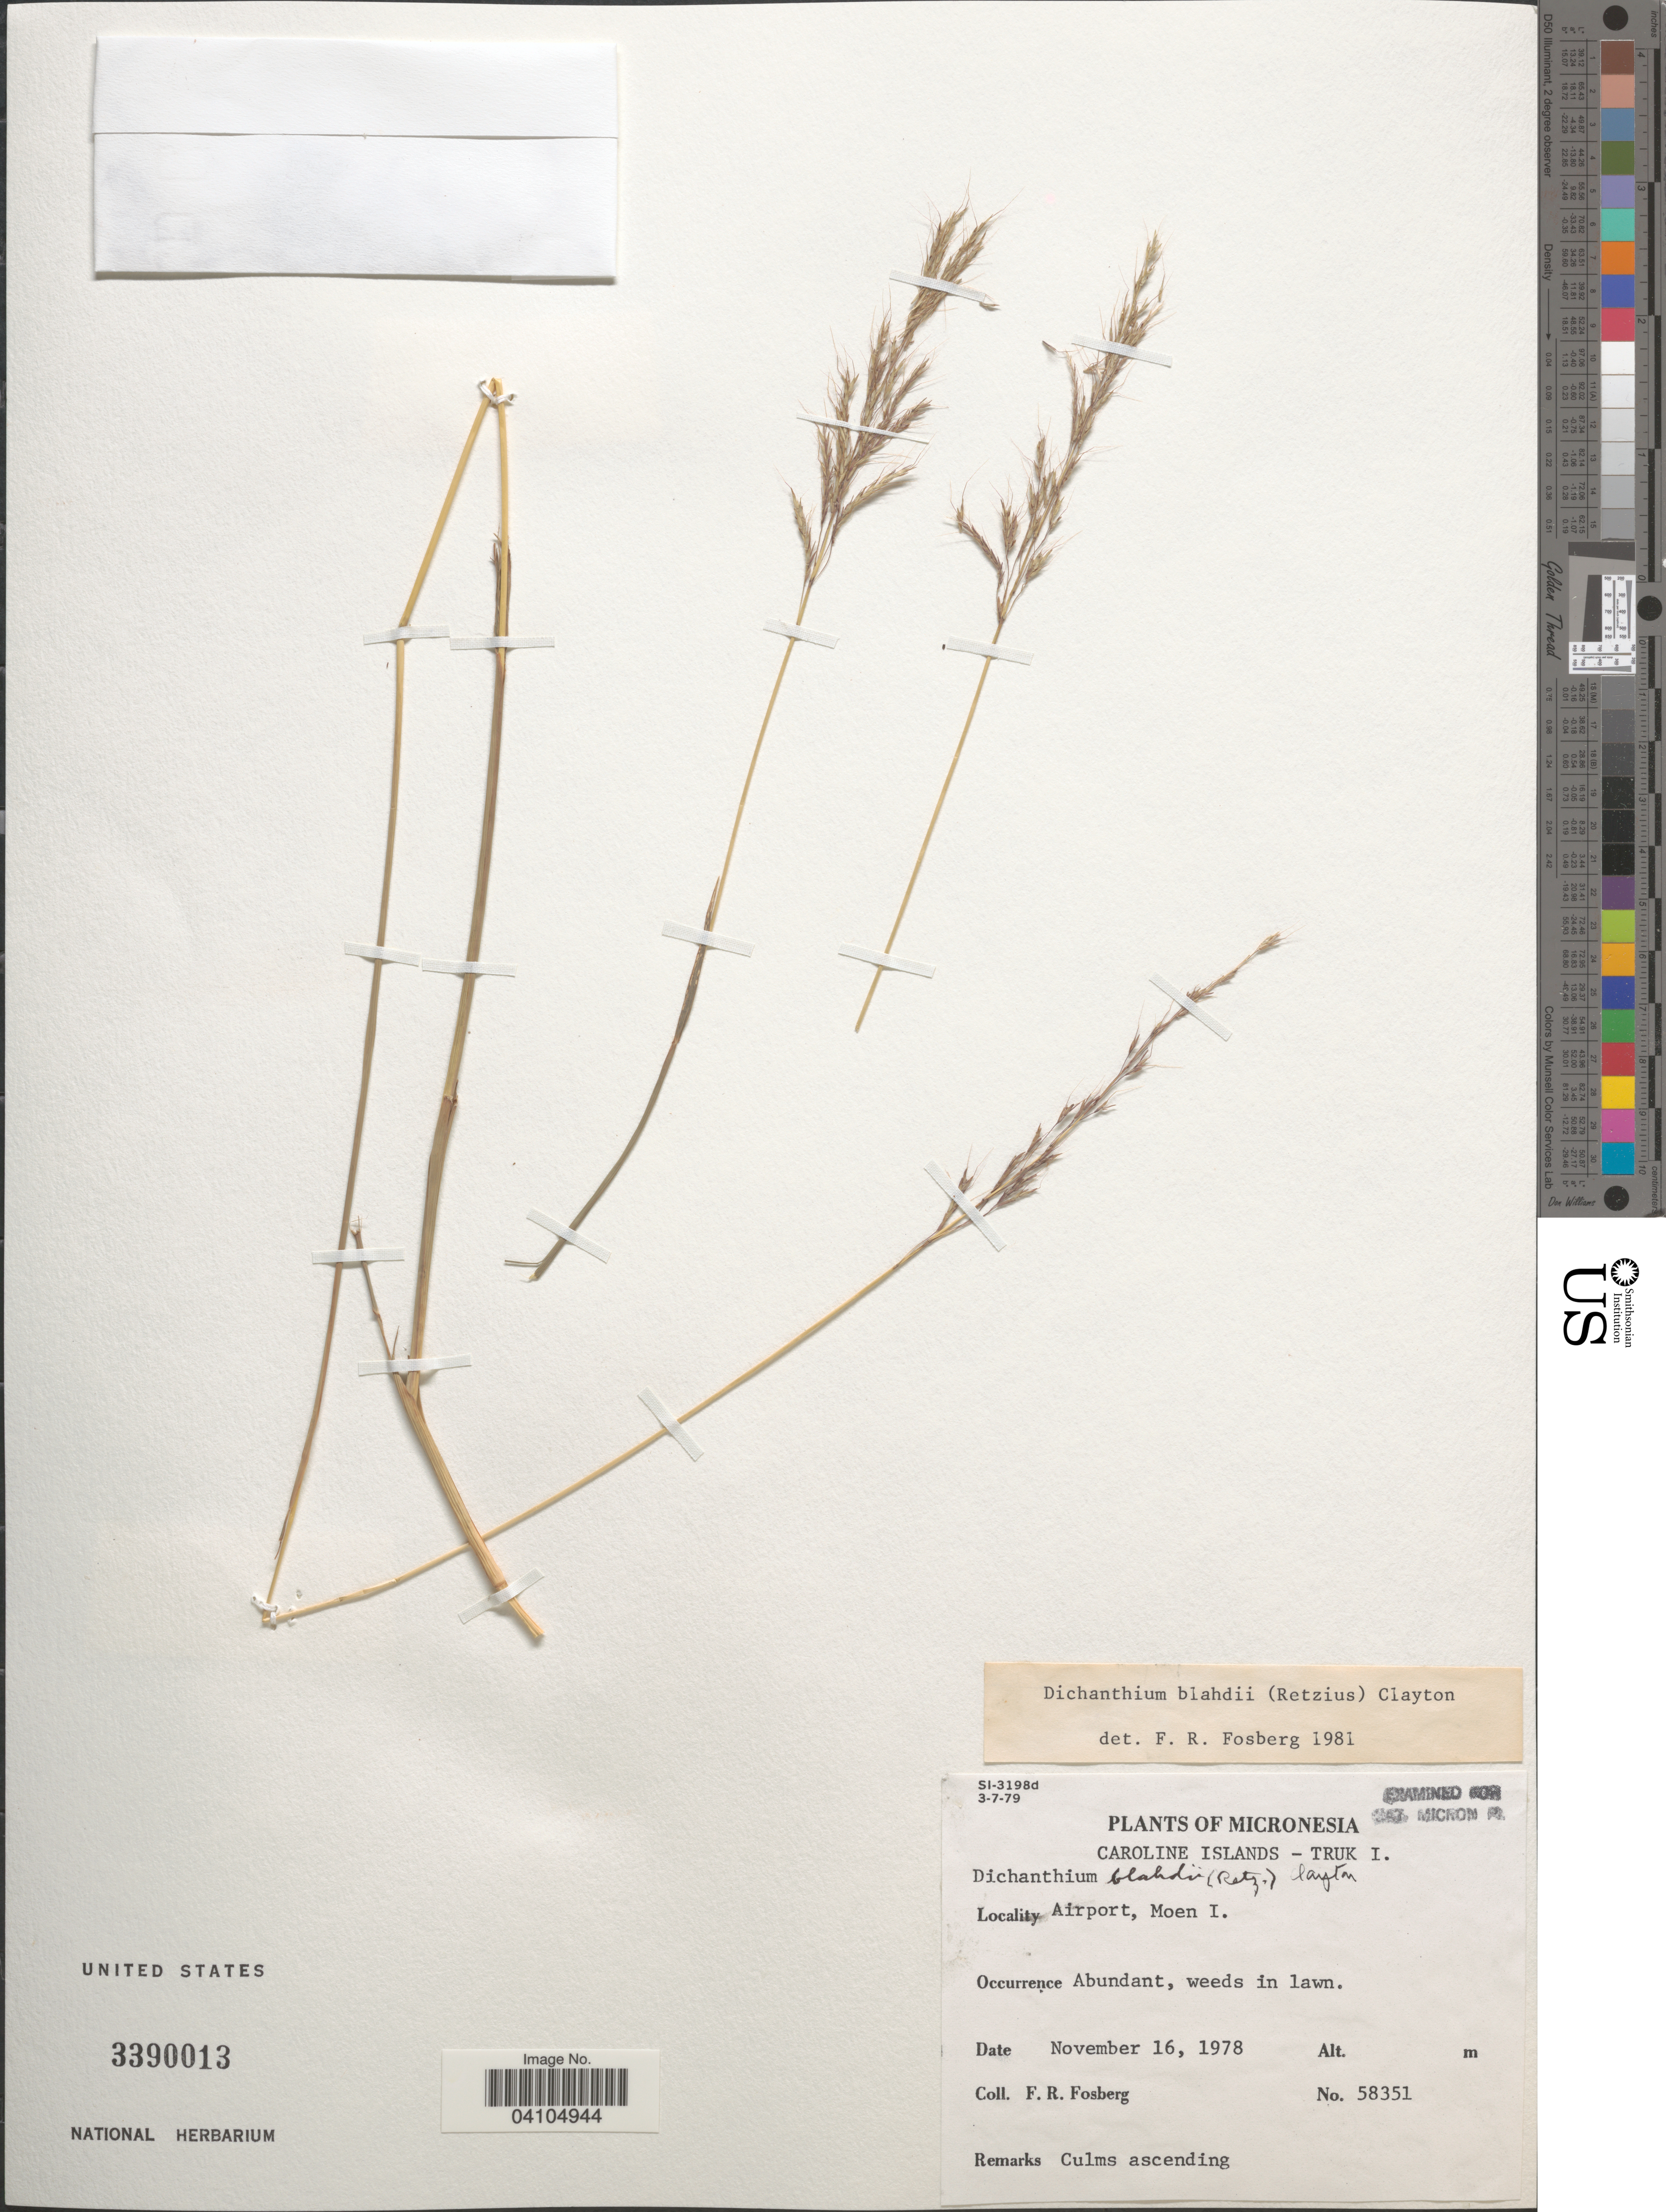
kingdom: Plantae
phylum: Tracheophyta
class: Liliopsida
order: Poales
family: Poaceae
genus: Bothriochloa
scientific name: Bothriochloa bladhii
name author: (Retz.) S.T. Blake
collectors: F. R. Fosberg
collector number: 58351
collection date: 1978-11-16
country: Micronesia, Federated States of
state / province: Truk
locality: Caroline Islands - Truk I. Airport, Moen I.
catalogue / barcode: US 3390013